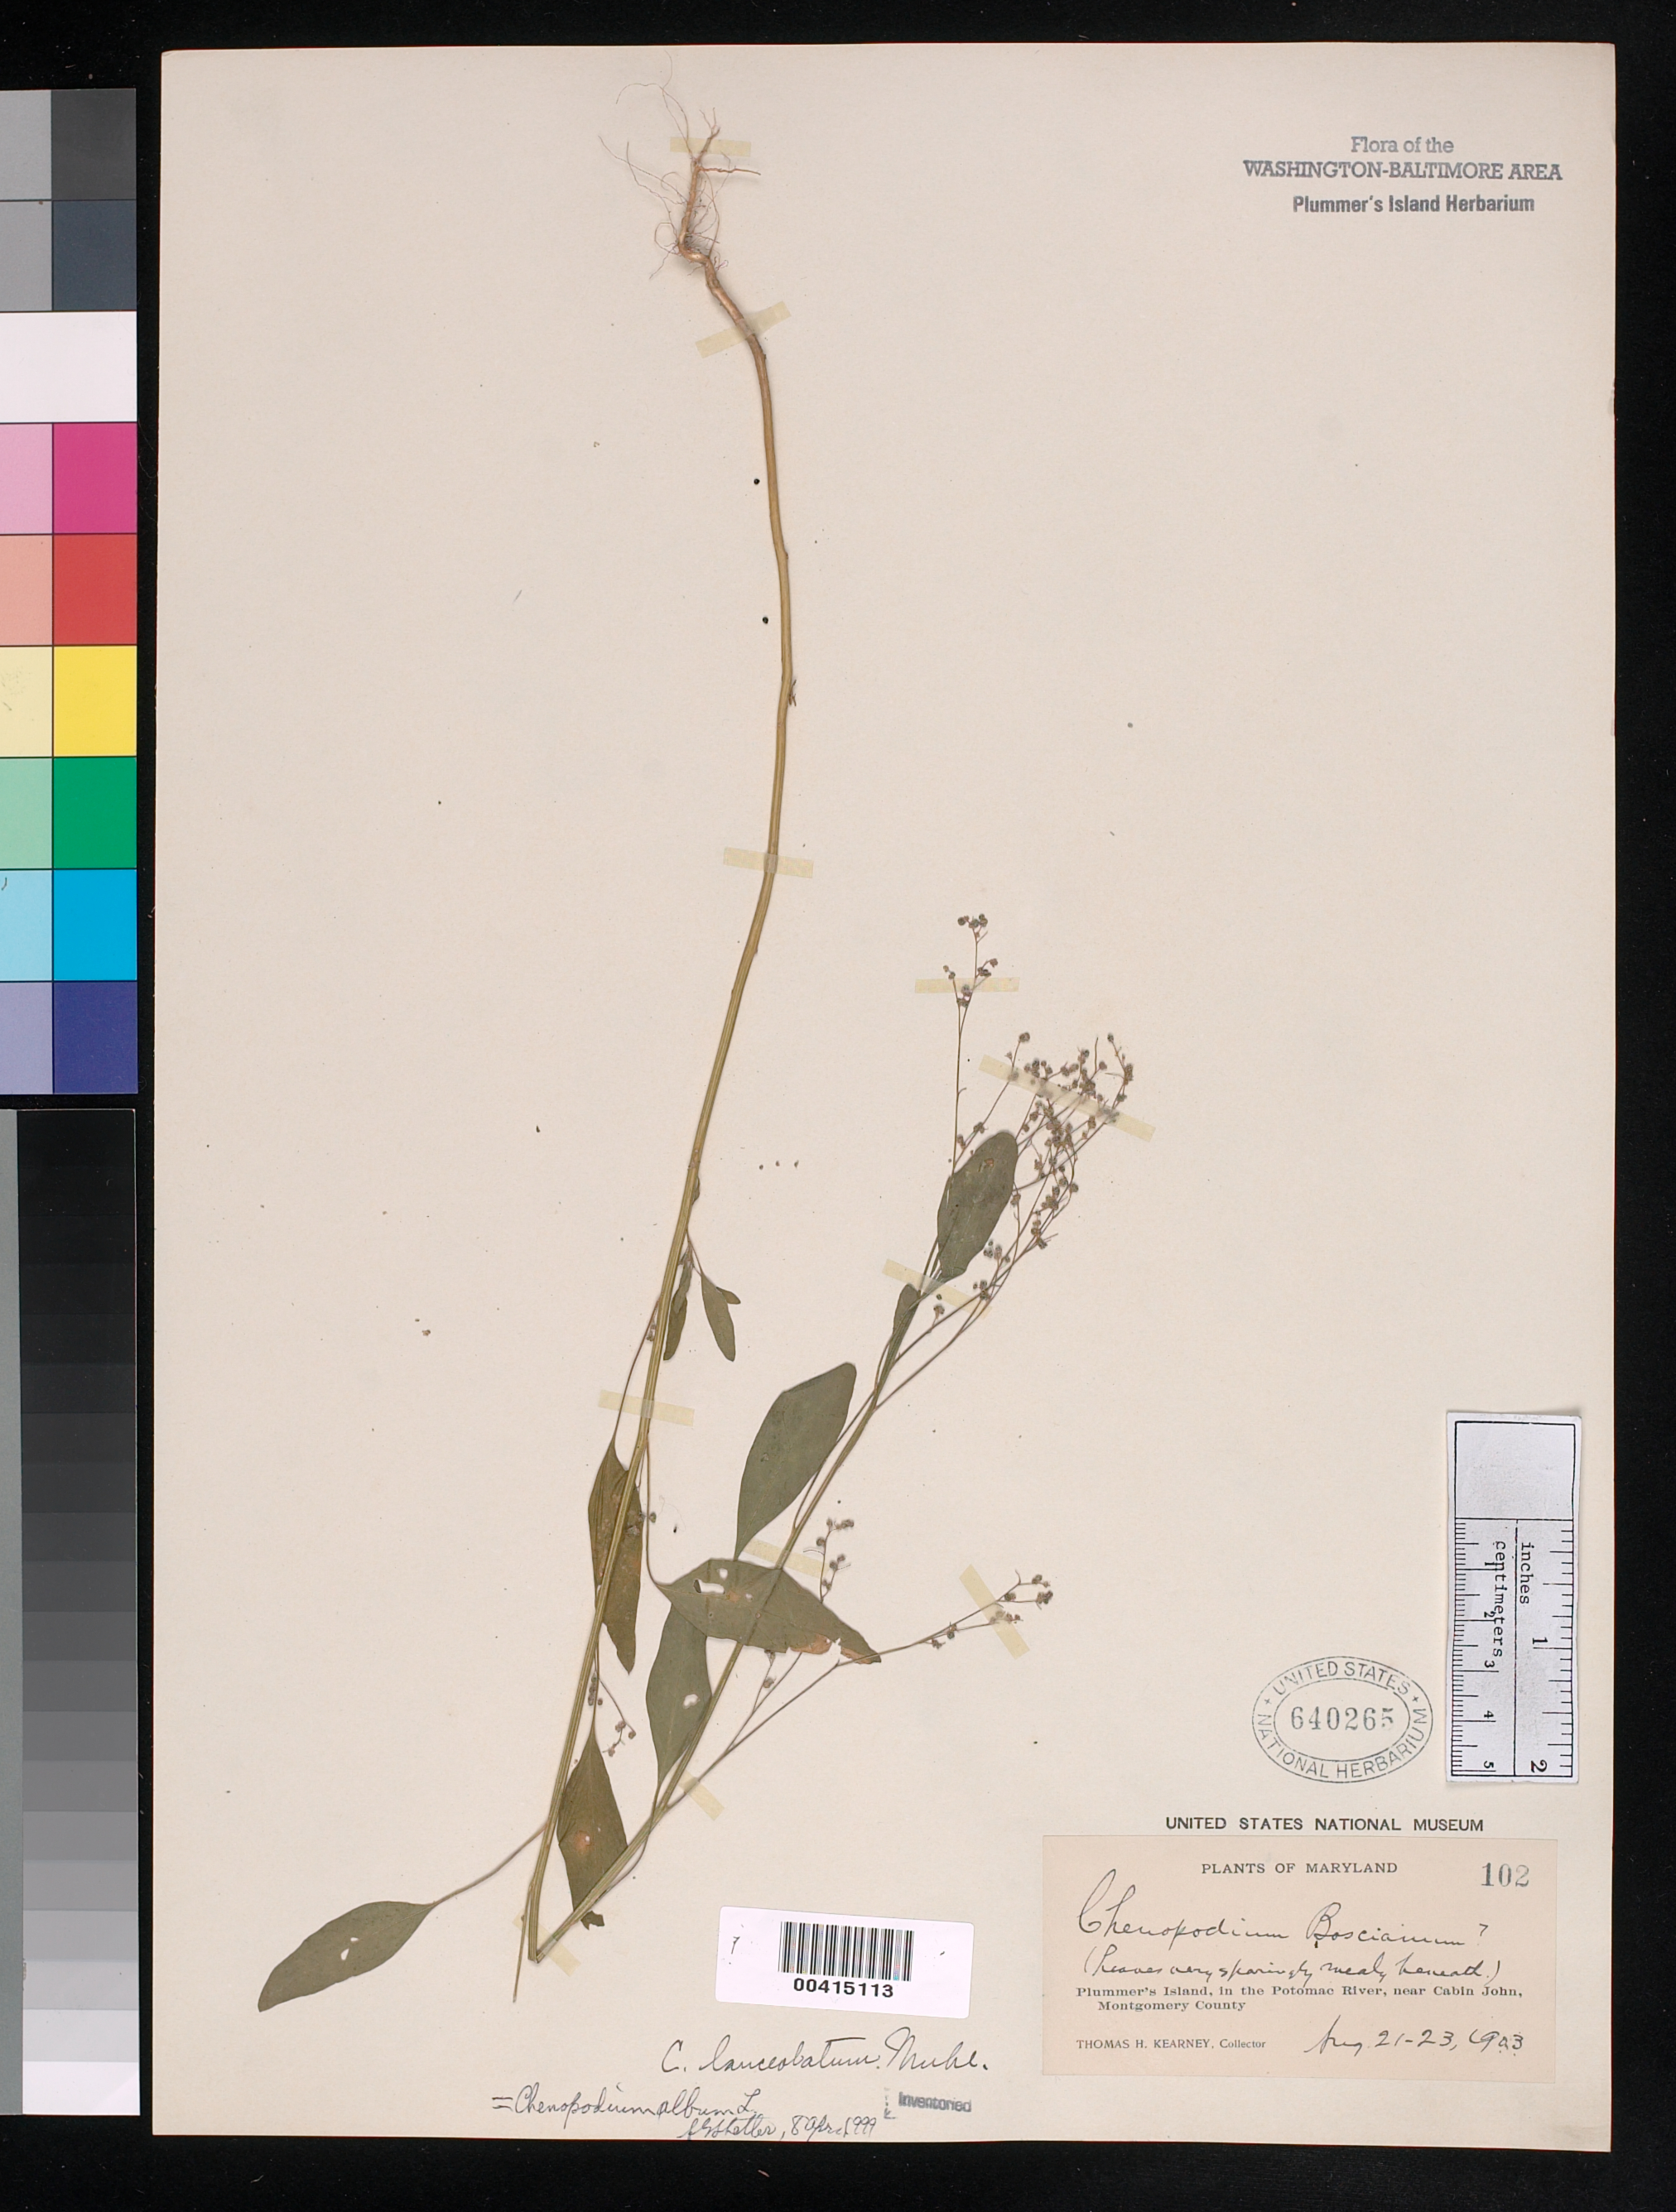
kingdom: Plantae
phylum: Tracheophyta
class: Magnoliopsida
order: Caryophyllales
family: Amaranthaceae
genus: Chenopodium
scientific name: Chenopodium album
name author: L.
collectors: T. H. Kearney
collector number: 102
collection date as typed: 21 Aug 1903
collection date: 1903-08-21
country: United States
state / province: Maryland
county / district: Montgomery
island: Plummers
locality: Plummer's Island Plummers Island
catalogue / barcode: US 640265